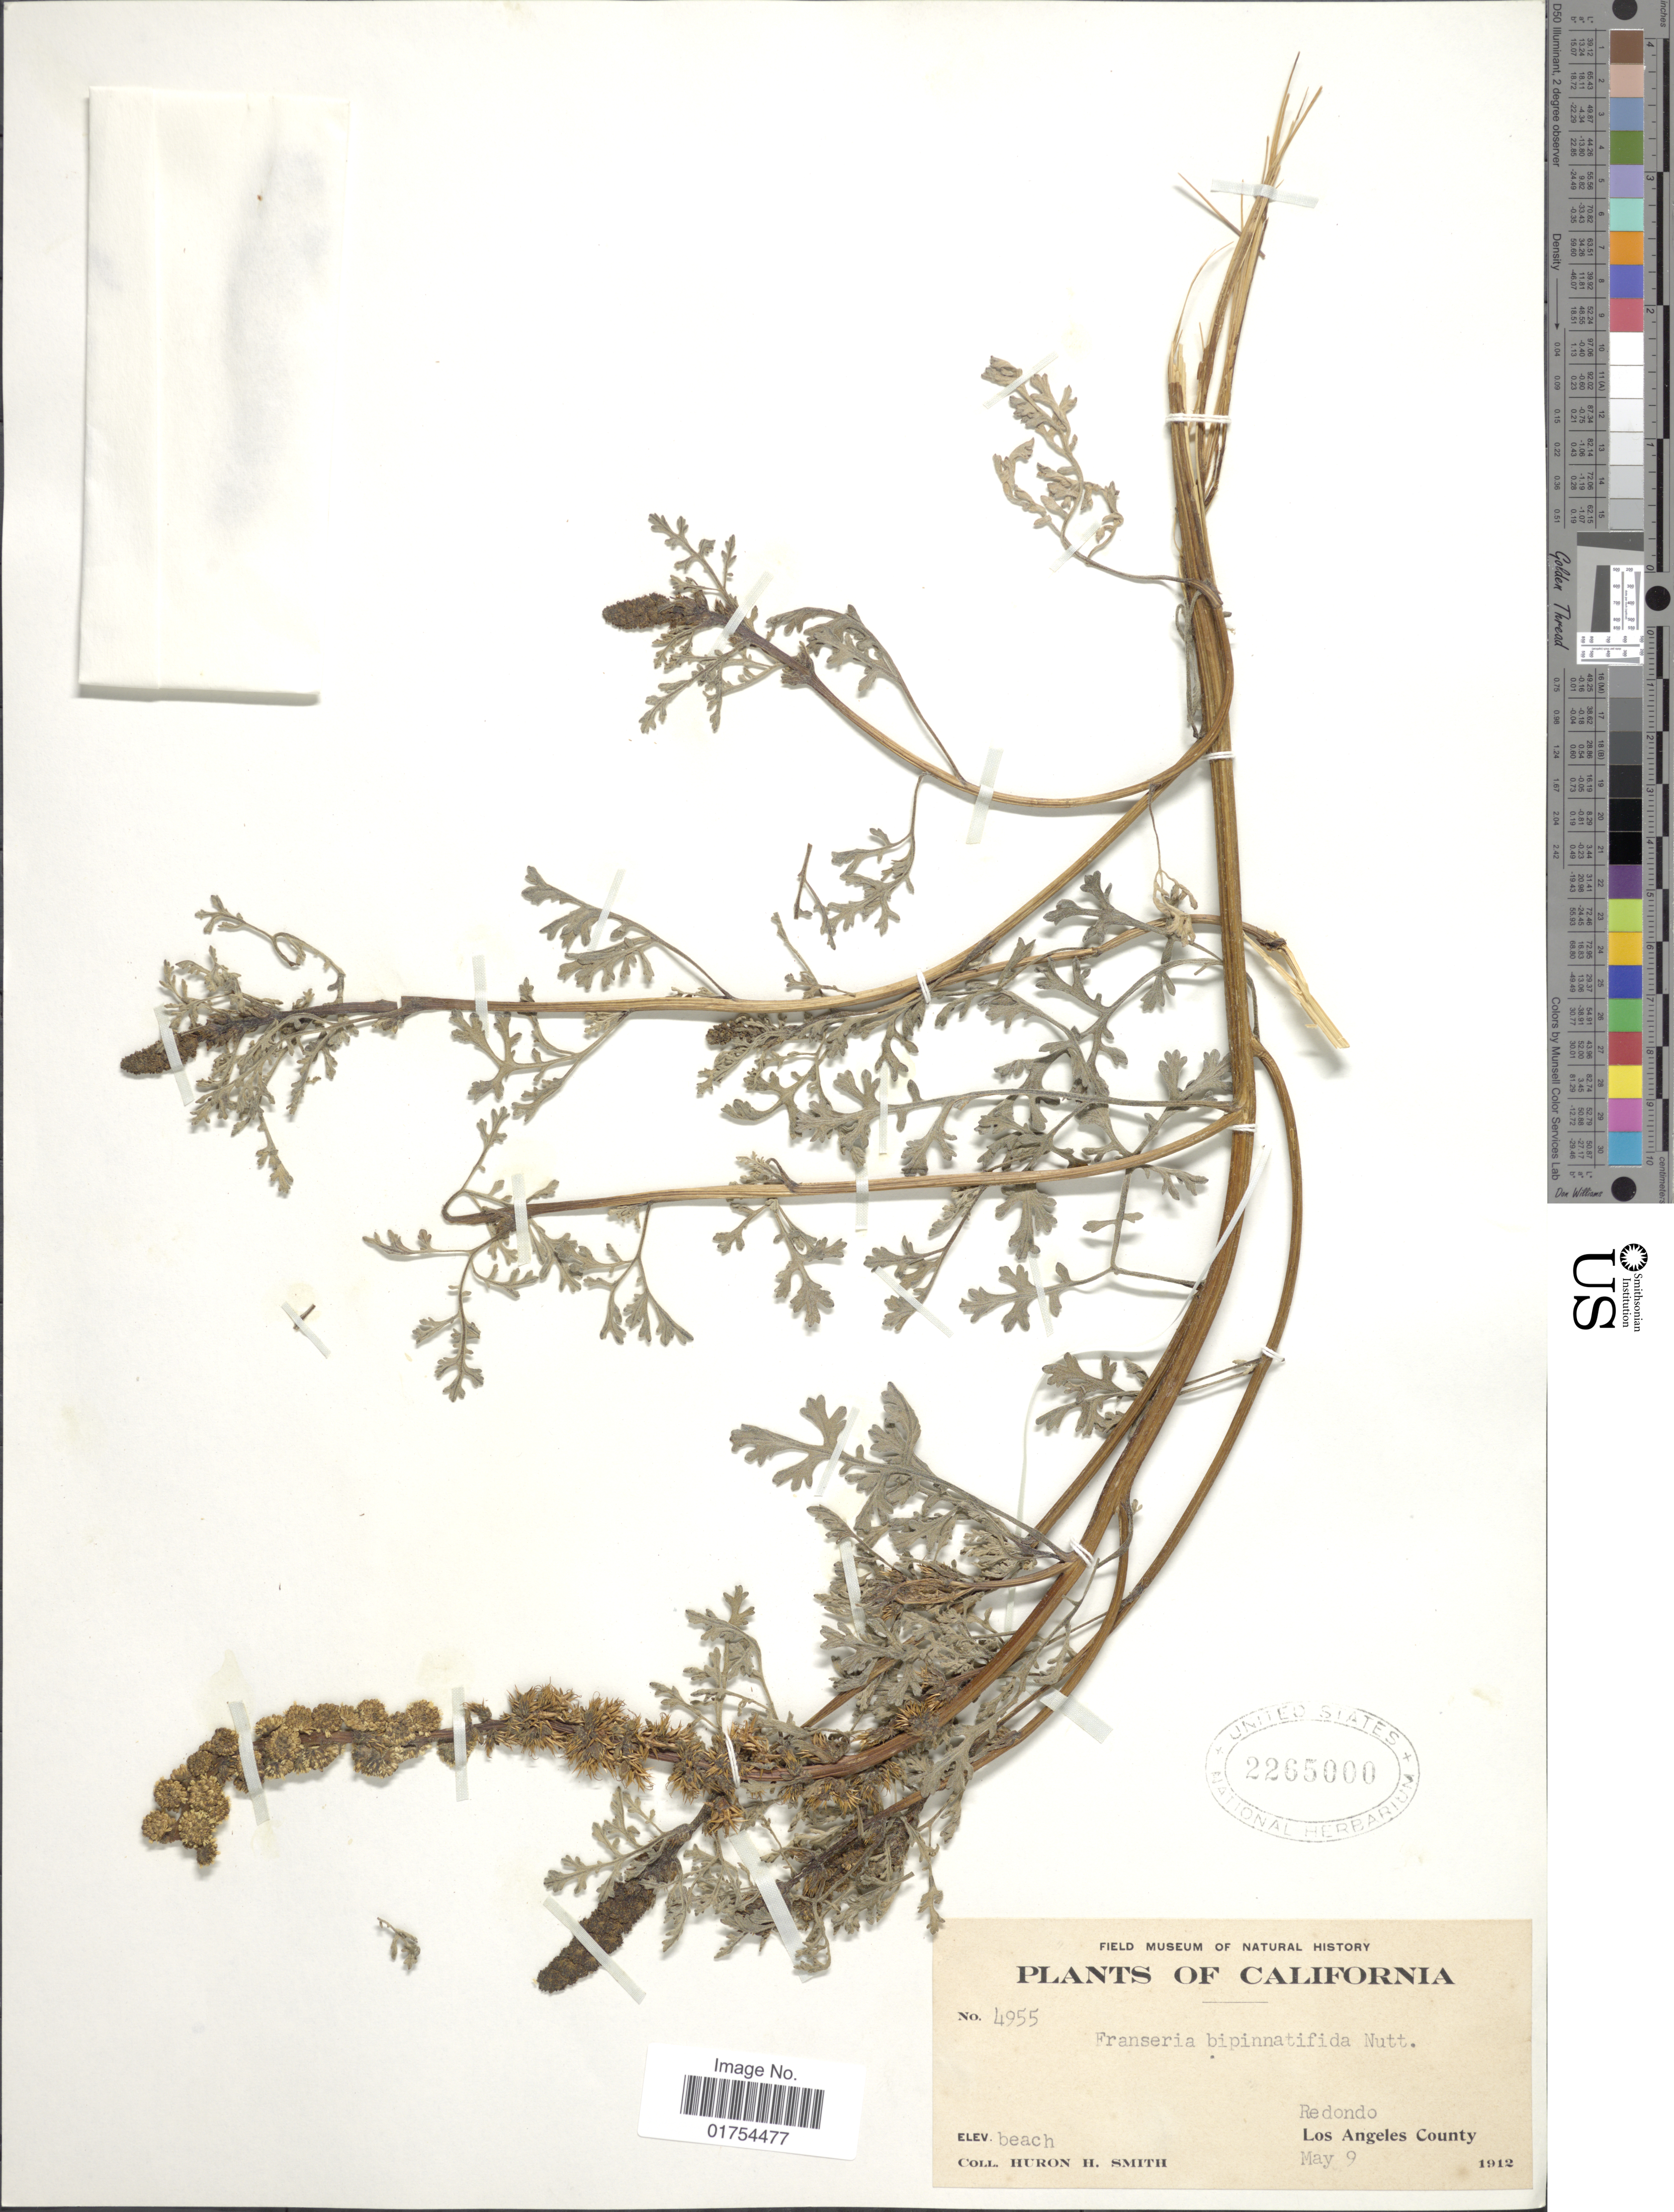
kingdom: Plantae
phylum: Tracheophyta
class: Magnoliopsida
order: Asterales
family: Asteraceae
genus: Franseria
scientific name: Franseria bipinnatifida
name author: (A. Gray) A. Gray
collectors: Huron H. Smith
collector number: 4955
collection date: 1912-05-09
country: United States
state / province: California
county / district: Los Angeles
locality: Redondo, Los Angeles County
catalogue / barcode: US 2265000